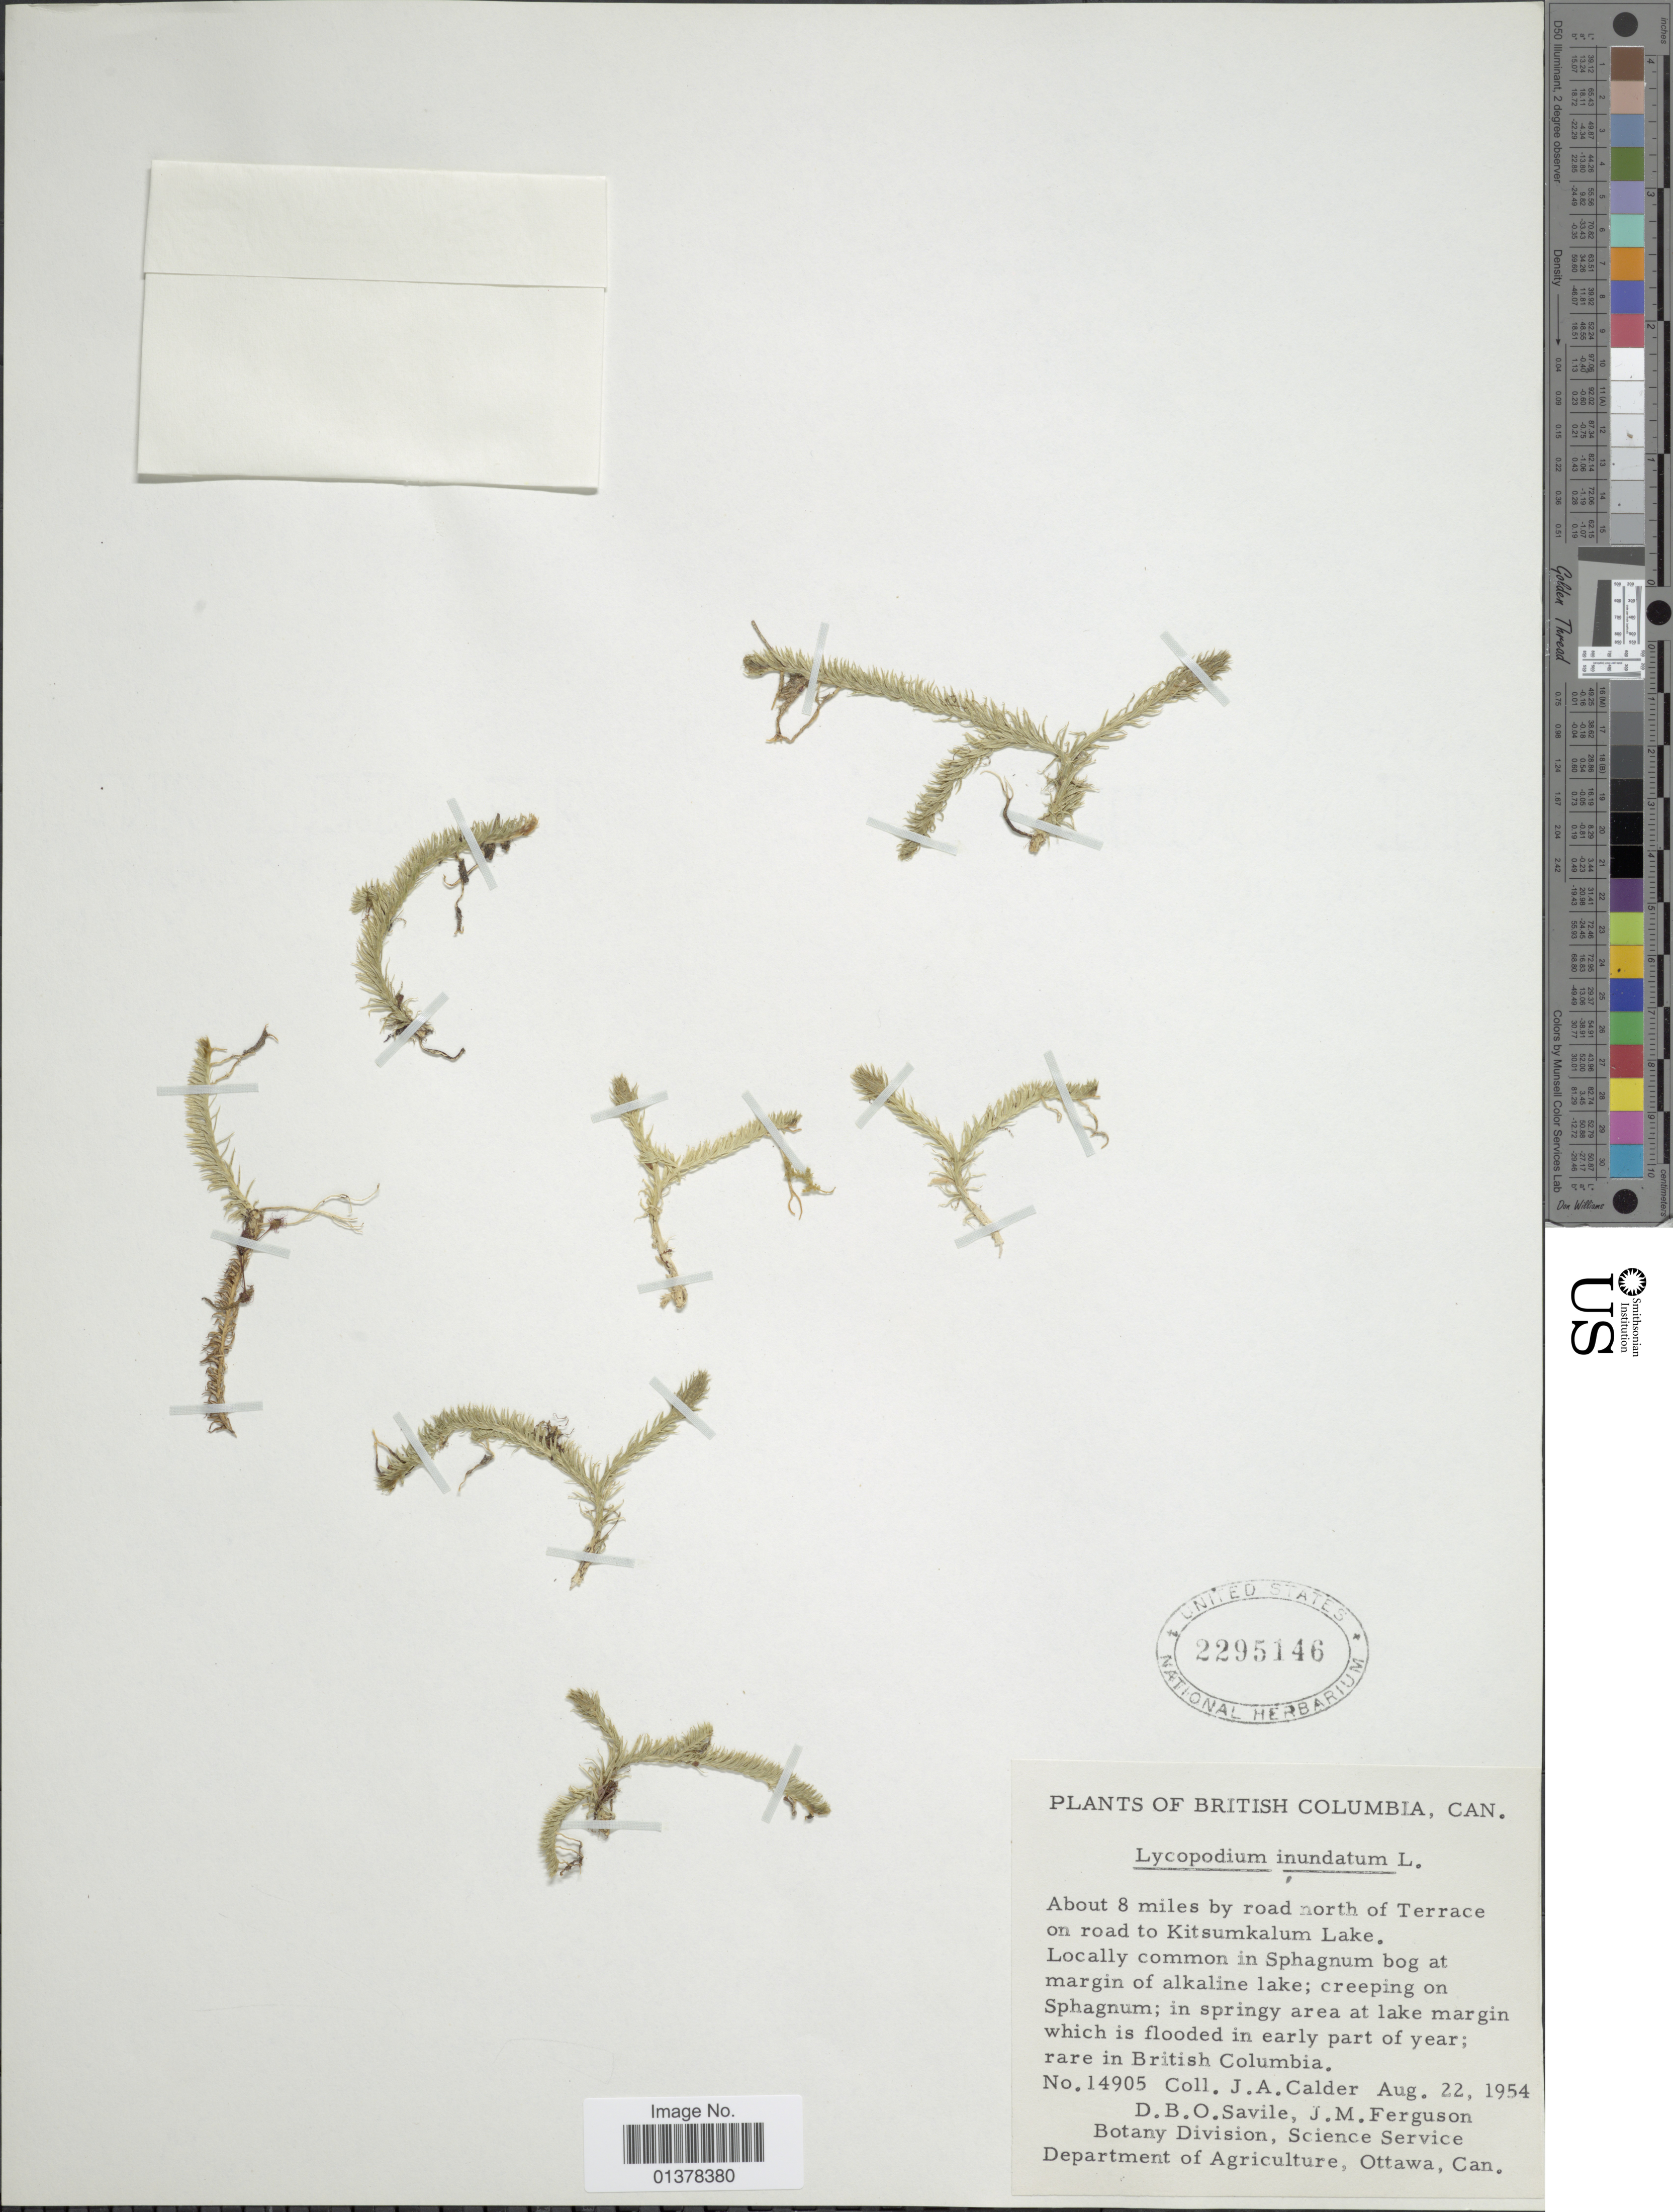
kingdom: Plantae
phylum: Tracheophyta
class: Lycopodiopsida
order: Lycopodiales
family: Lycopodiaceae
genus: Lycopodiella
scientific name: Lycopodiella inundata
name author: (L.) Holub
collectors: J. A. Calder, D. Savile & J. M. Ferguson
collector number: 14905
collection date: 1954-08-22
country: Canada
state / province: British Columbia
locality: About 8 miles by road north of Terrace on road to Kitsumkalum lake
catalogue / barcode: US 2295146